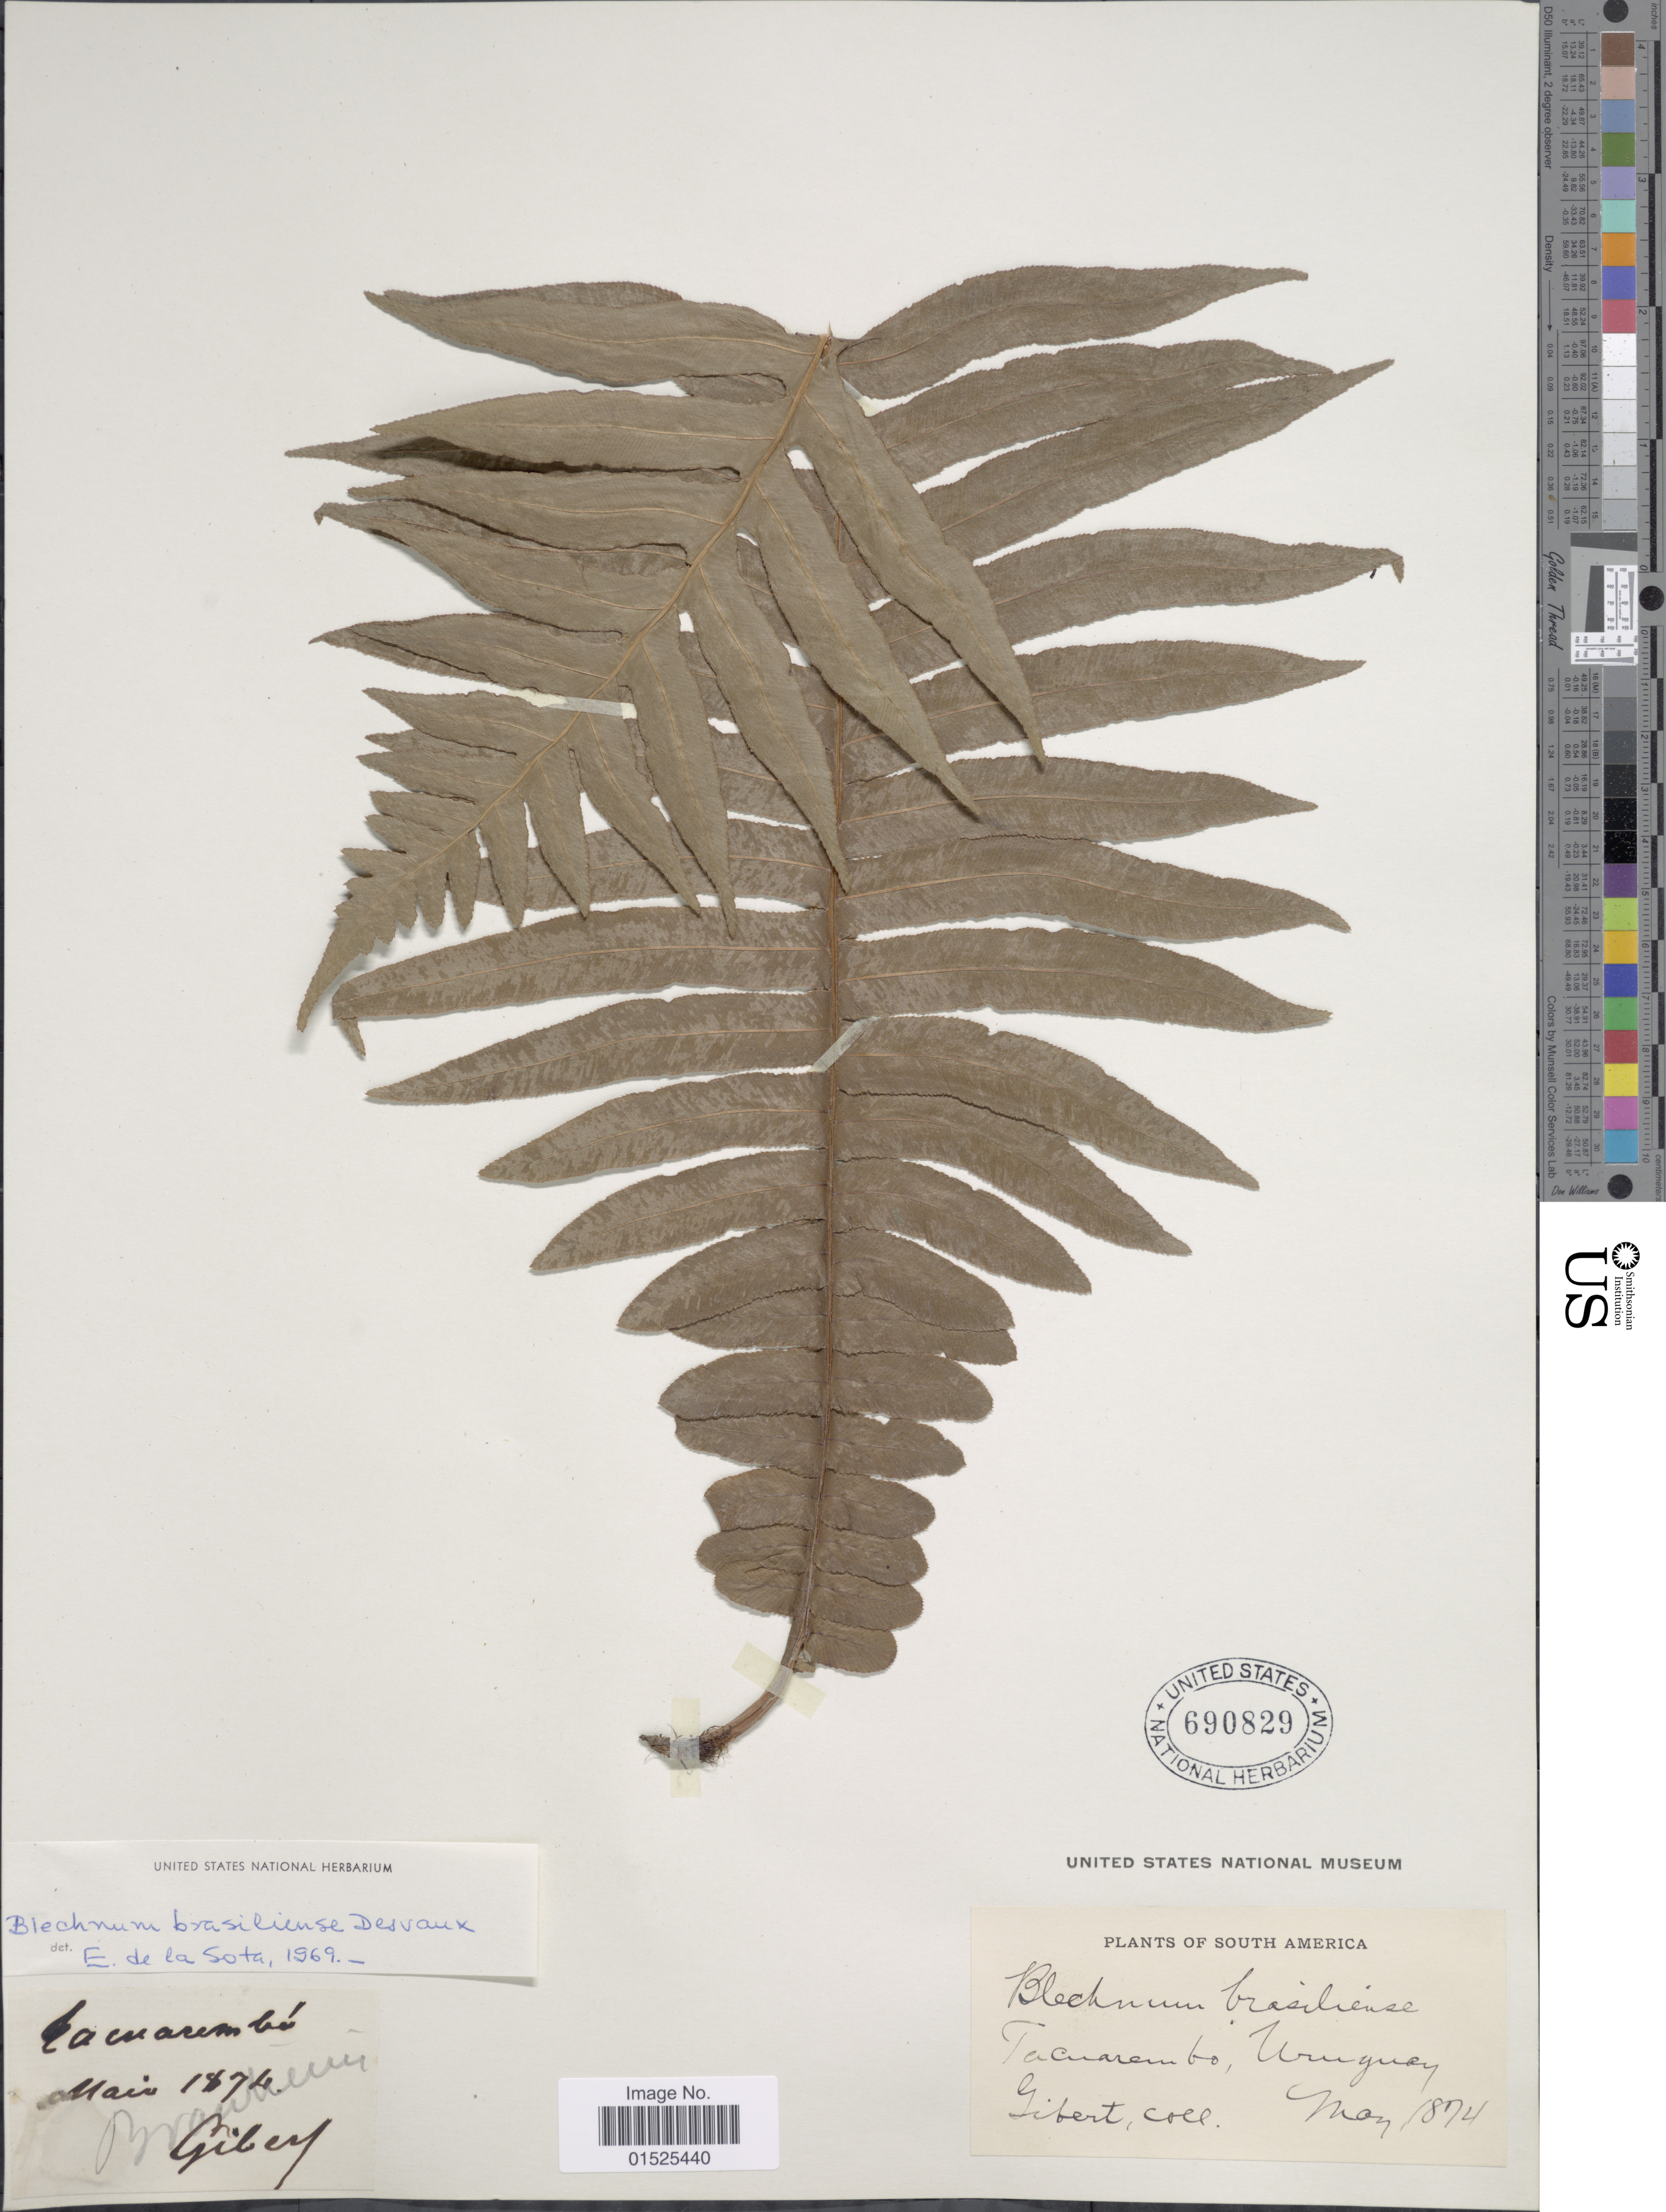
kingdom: Plantae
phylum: Tracheophyta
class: Polypodiopsida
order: Polypodiales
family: Blechnaceae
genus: Blechnum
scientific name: Blechnum brasiliense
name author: Desv.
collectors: Gibert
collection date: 1874-05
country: Uruguay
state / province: Tacuarembó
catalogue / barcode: US 690829